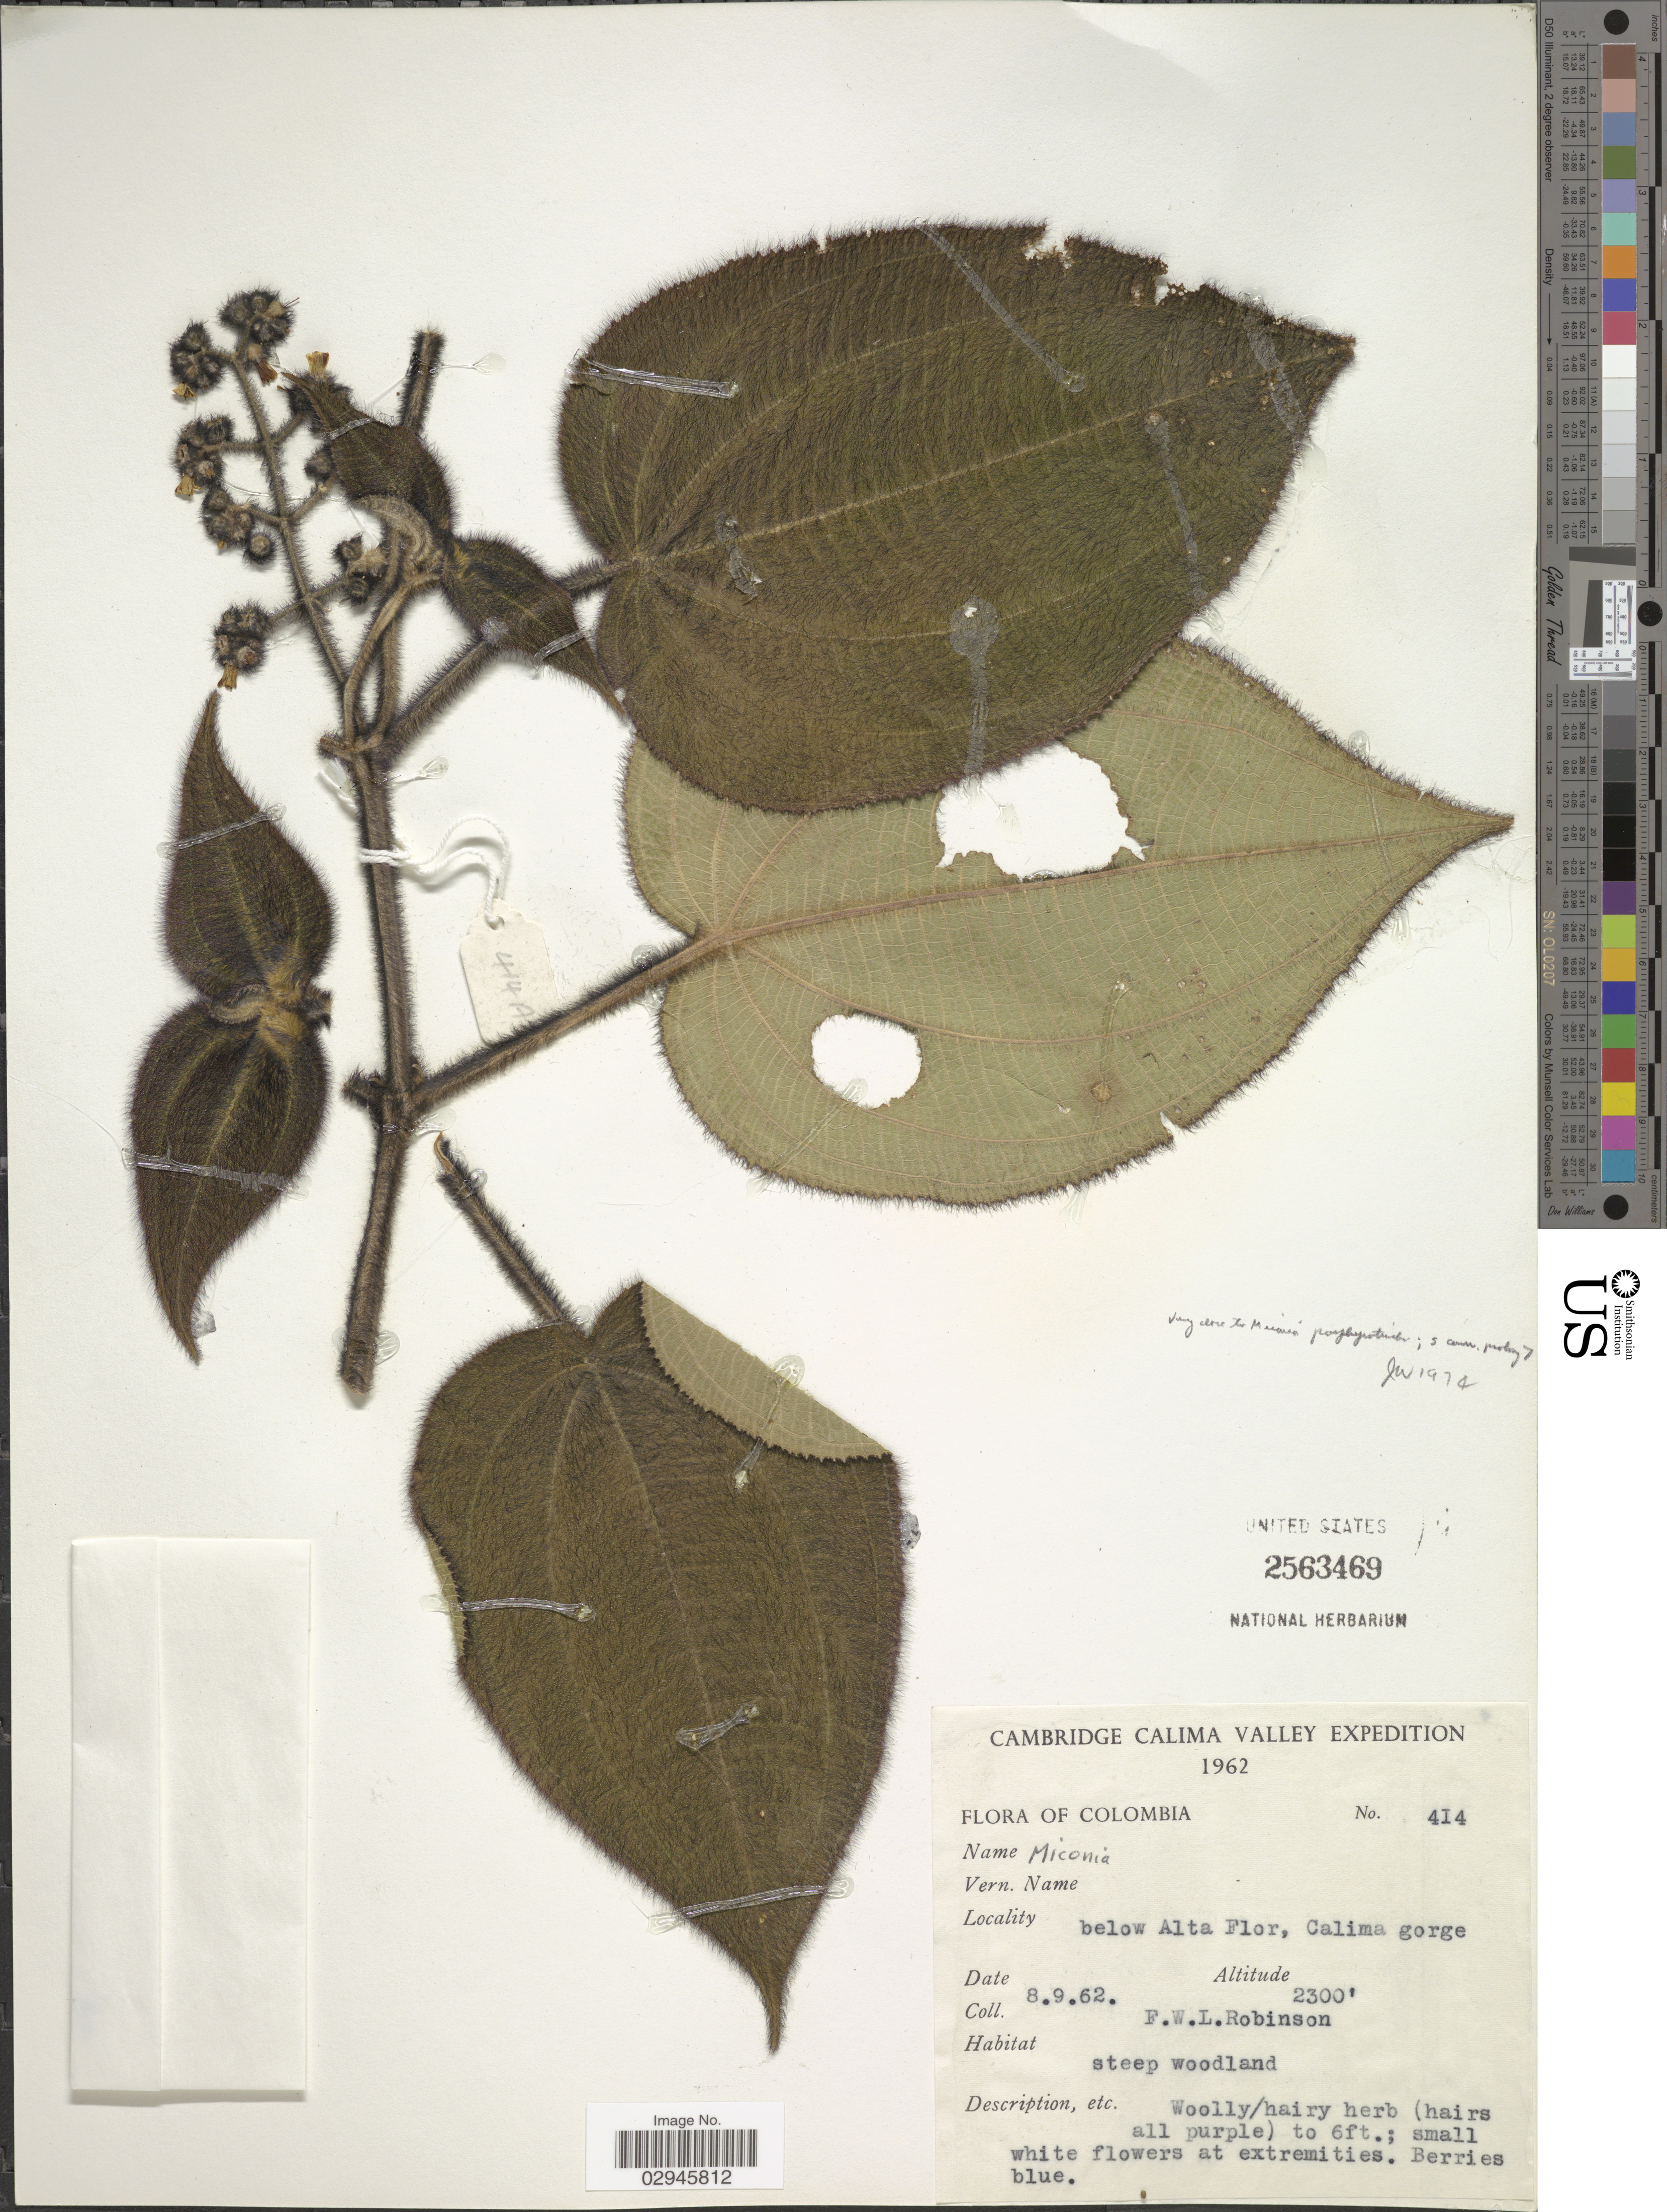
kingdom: Plantae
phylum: Tracheophyta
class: Magnoliopsida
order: Myrtales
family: Melastomataceae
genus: Miconia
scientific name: Miconia sp.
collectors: F. Robinson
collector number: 414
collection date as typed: Transcribed d/m/y: 8/9/62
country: Colombia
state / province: Chocó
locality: Cambridge Calima Valley. Below Alta Flor, Calima gorge.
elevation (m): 701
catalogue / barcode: US 2563469